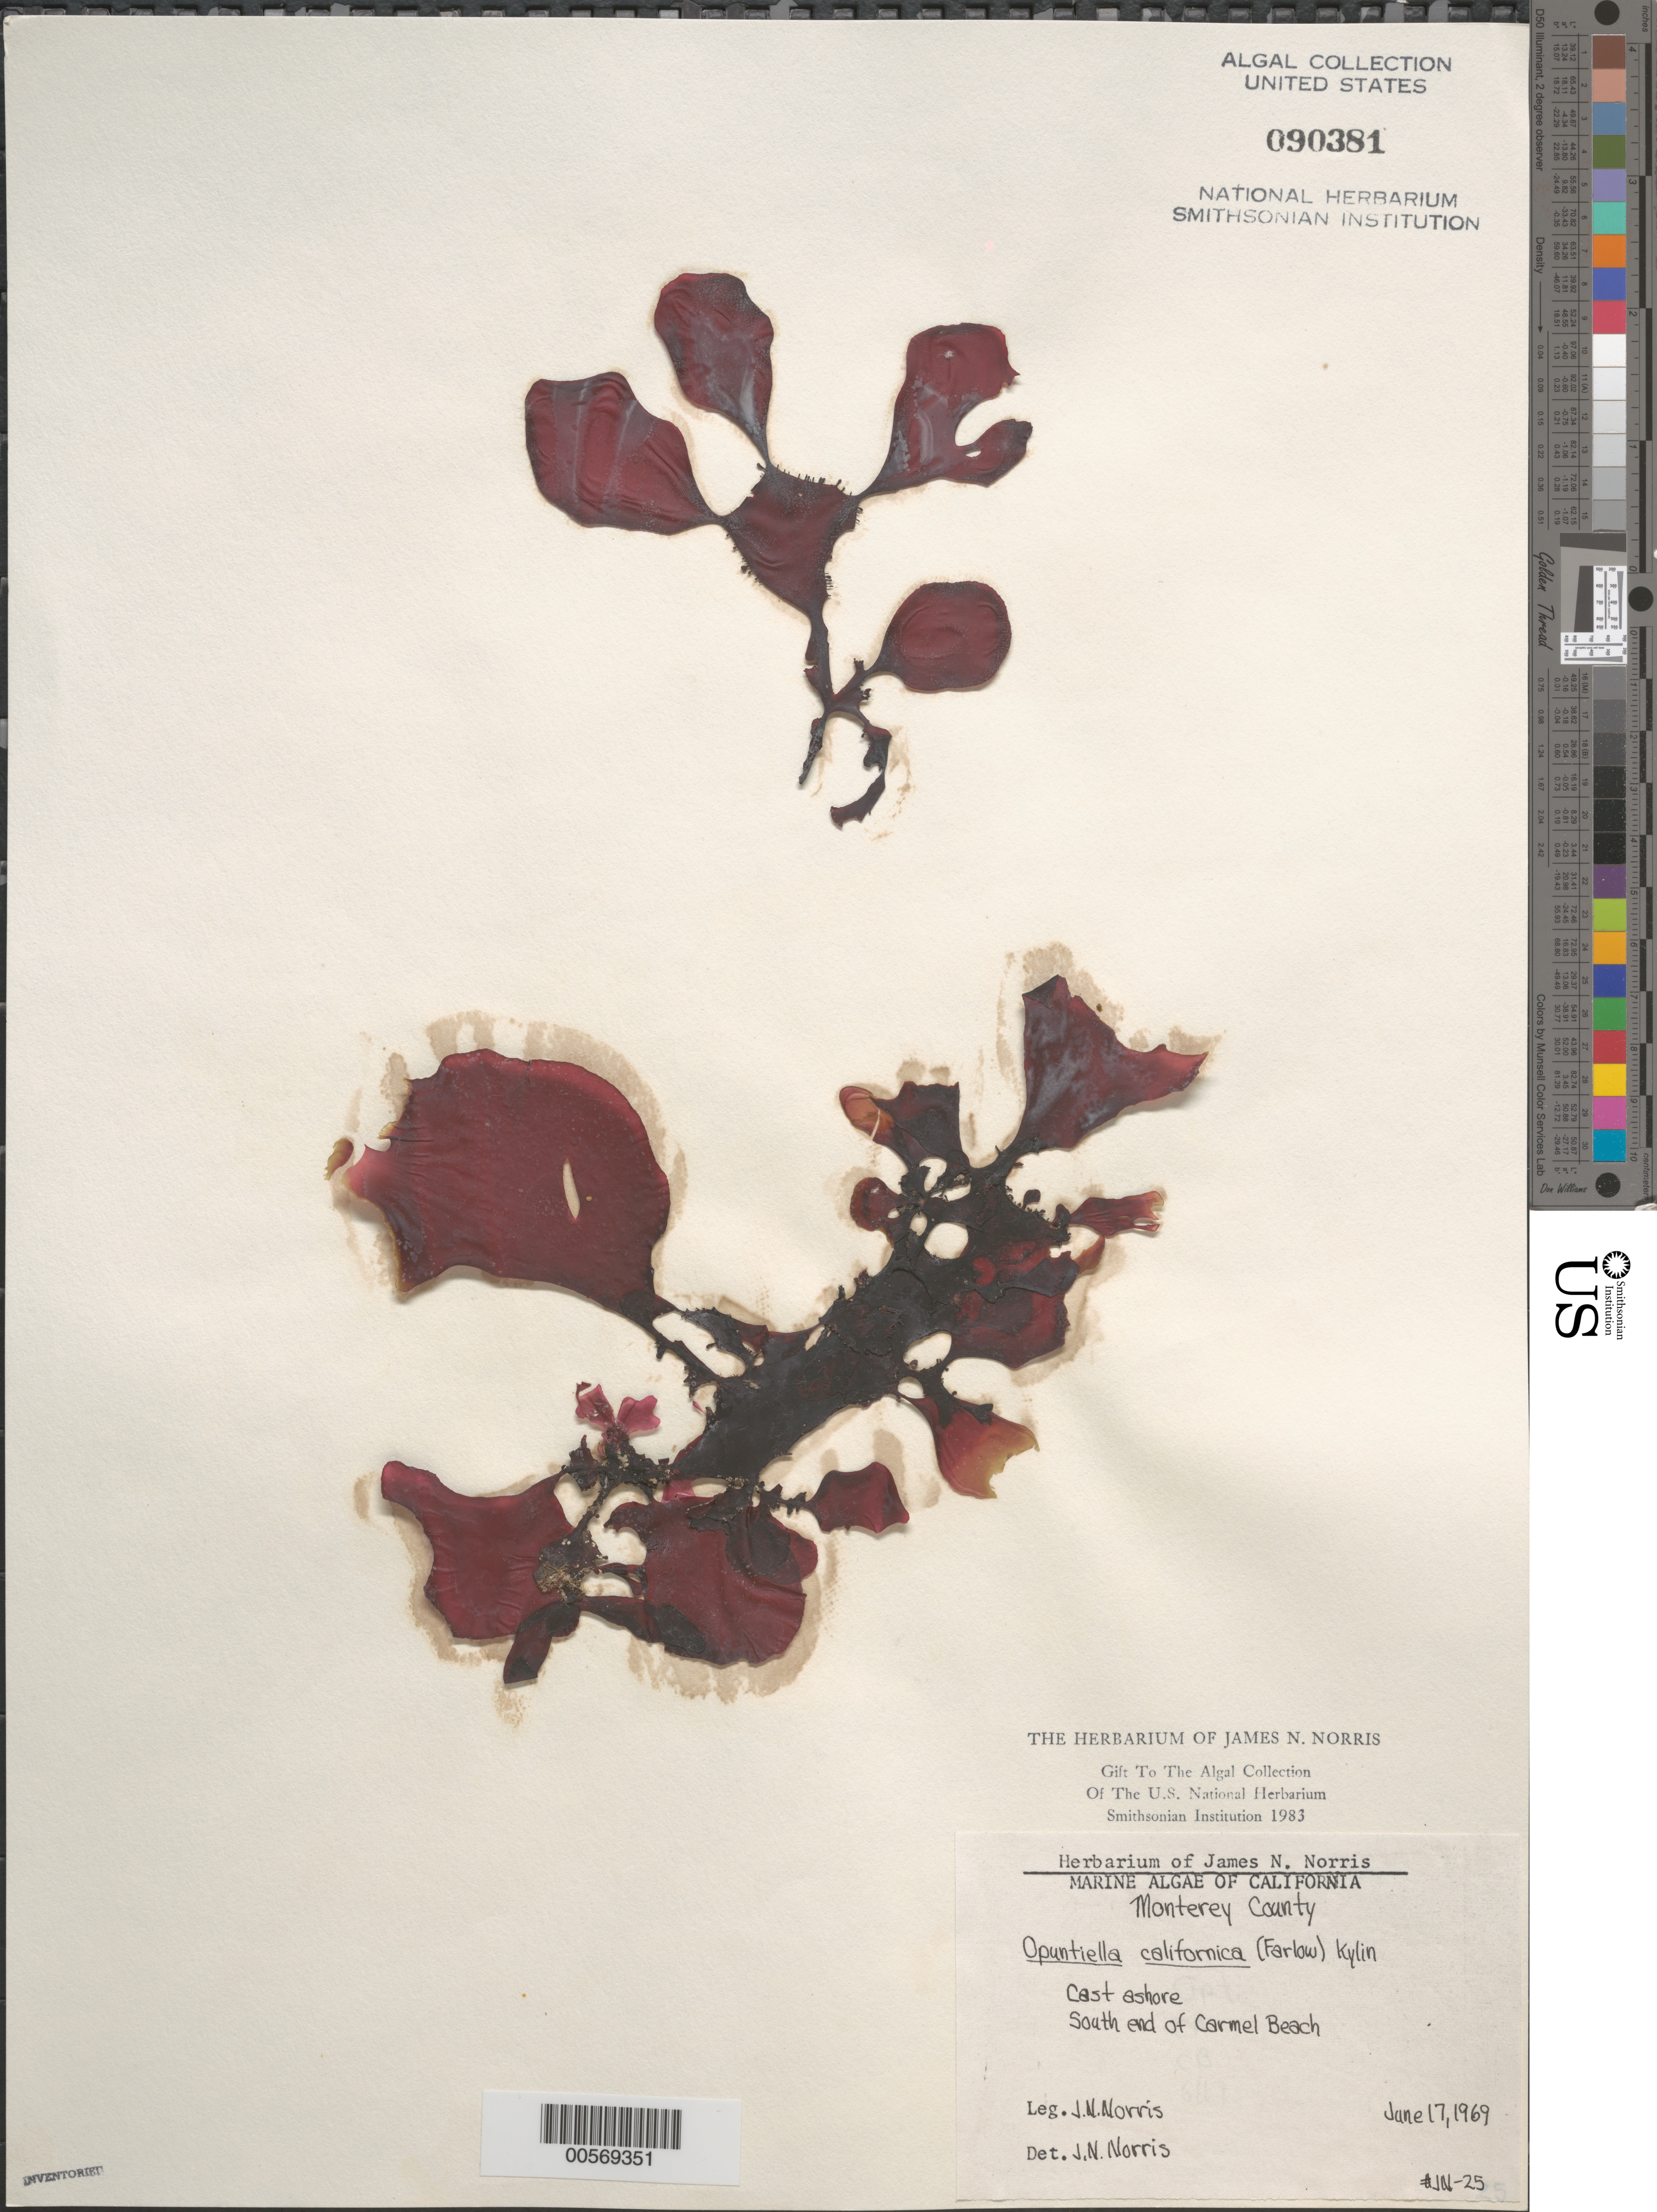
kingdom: Plantae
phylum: Rhodophyta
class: Florideophyceae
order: Gigartinales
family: Furcellariaceae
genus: Opuntiella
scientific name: Opuntiella californica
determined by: Norris, James N.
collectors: J. N. Norris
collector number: JN-25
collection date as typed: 17 Jun 1969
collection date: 1969-06-17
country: United States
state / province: California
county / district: Monterey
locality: Carmel Beach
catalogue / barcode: US 90381